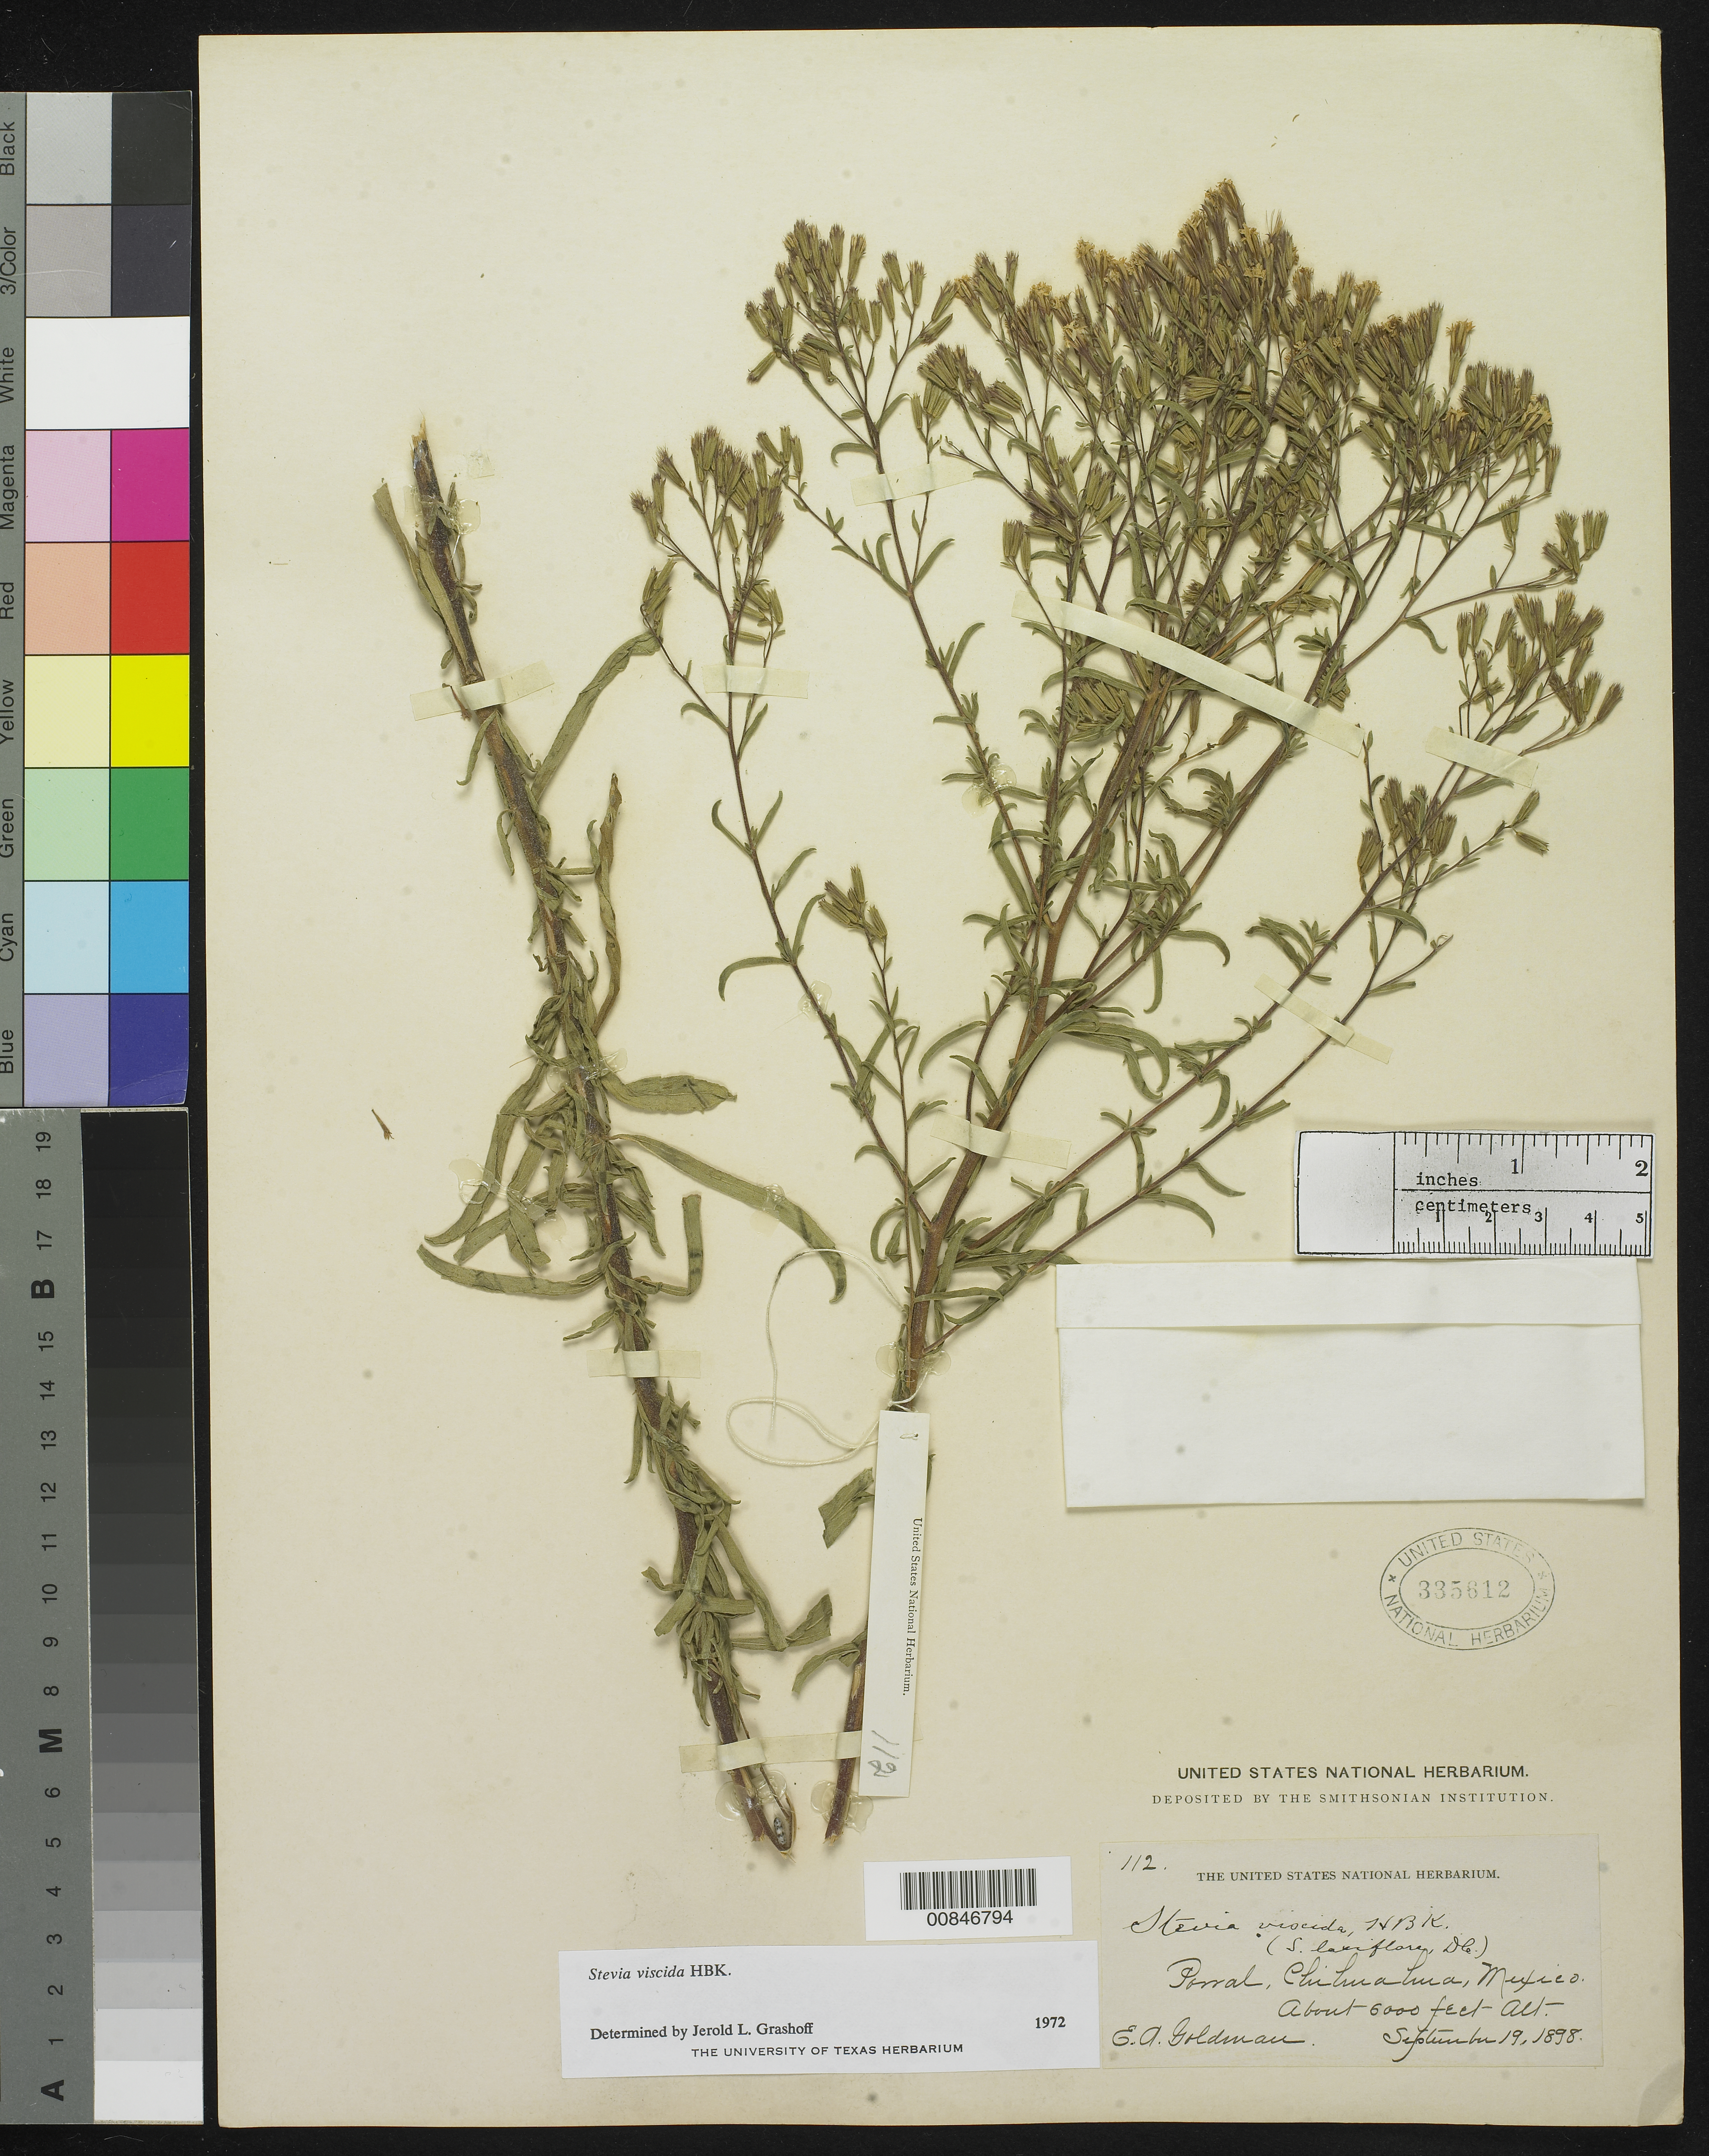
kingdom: Plantae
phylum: Tracheophyta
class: Magnoliopsida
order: Asterales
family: Asteraceae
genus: Stevia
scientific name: Stevia viscida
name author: Kunth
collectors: E. A. Goldman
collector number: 112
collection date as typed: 19 Sep 1898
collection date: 1898-09-19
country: Mexico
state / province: Chihuahua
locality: Parral, Chihuahua.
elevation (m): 1829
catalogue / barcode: US 335612